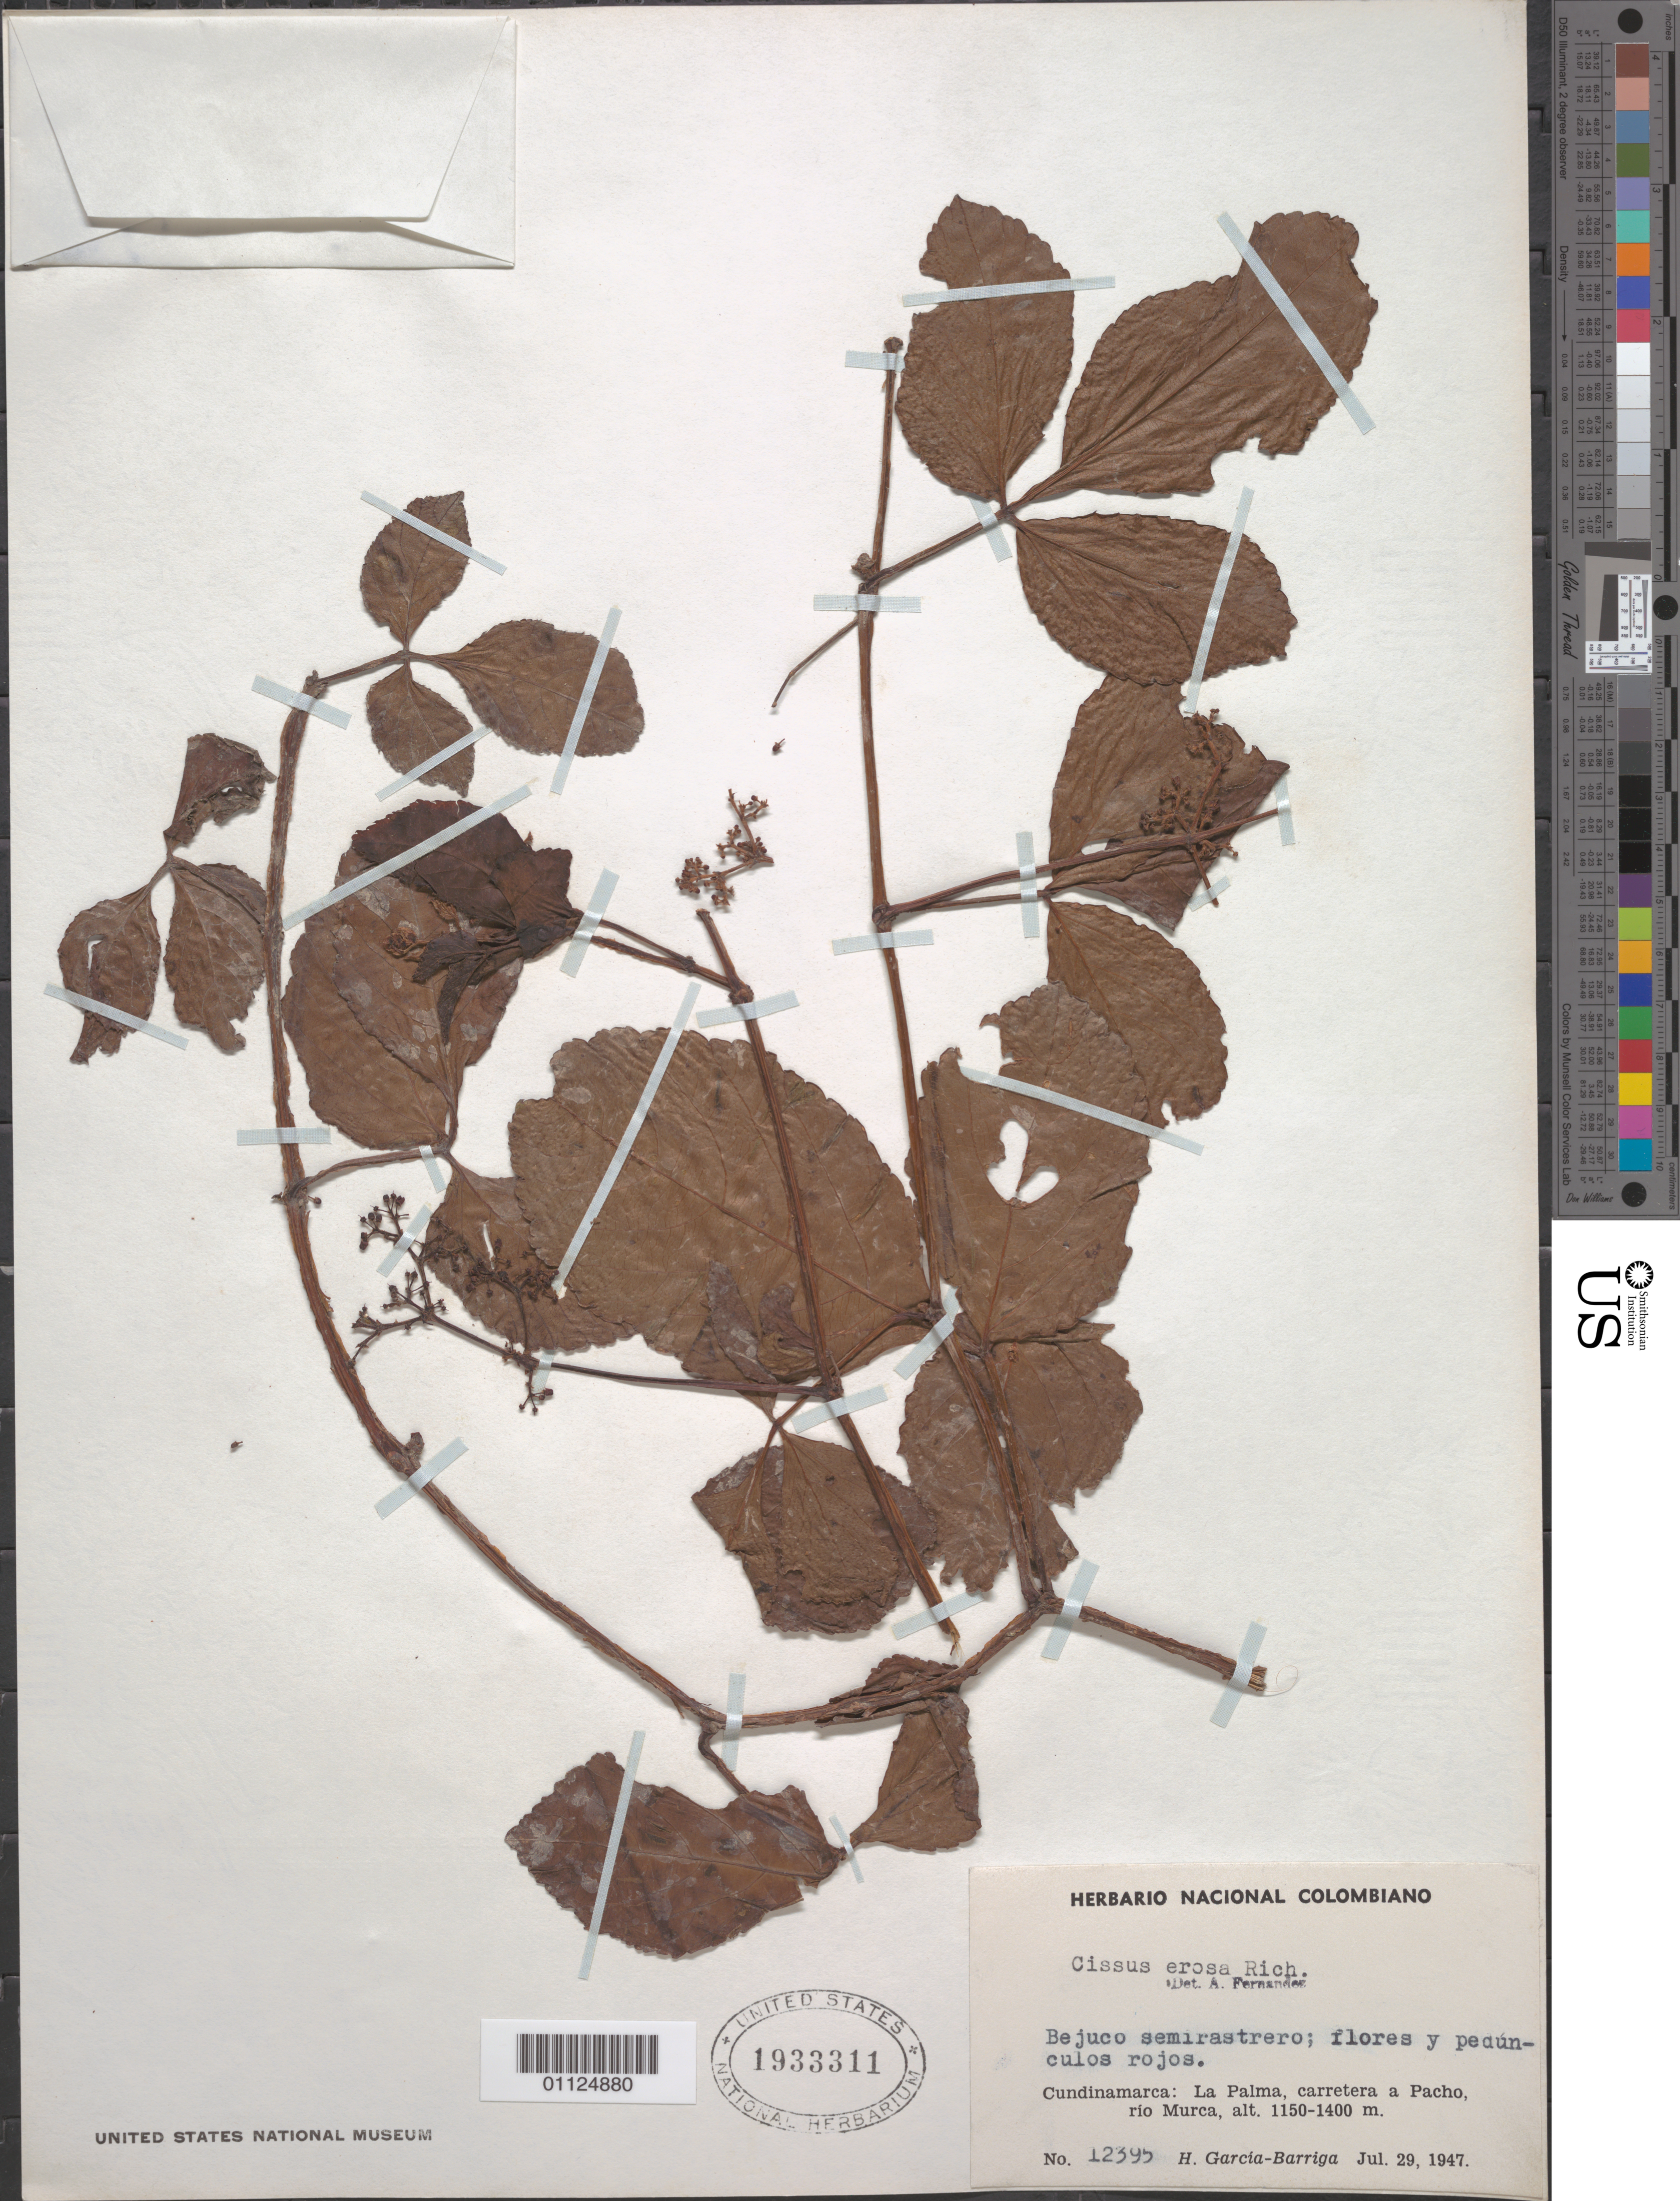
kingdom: Plantae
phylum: Tracheophyta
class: Magnoliopsida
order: Vitales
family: Vitaceae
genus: Cissus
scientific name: Cissus erosa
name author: Rich.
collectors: H. García Barriga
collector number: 12395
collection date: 1947-07-29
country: Colombia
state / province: Cundinamarca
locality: La Palma, carretera a Pacho, rio Murca.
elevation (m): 1150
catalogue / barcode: US 1933311